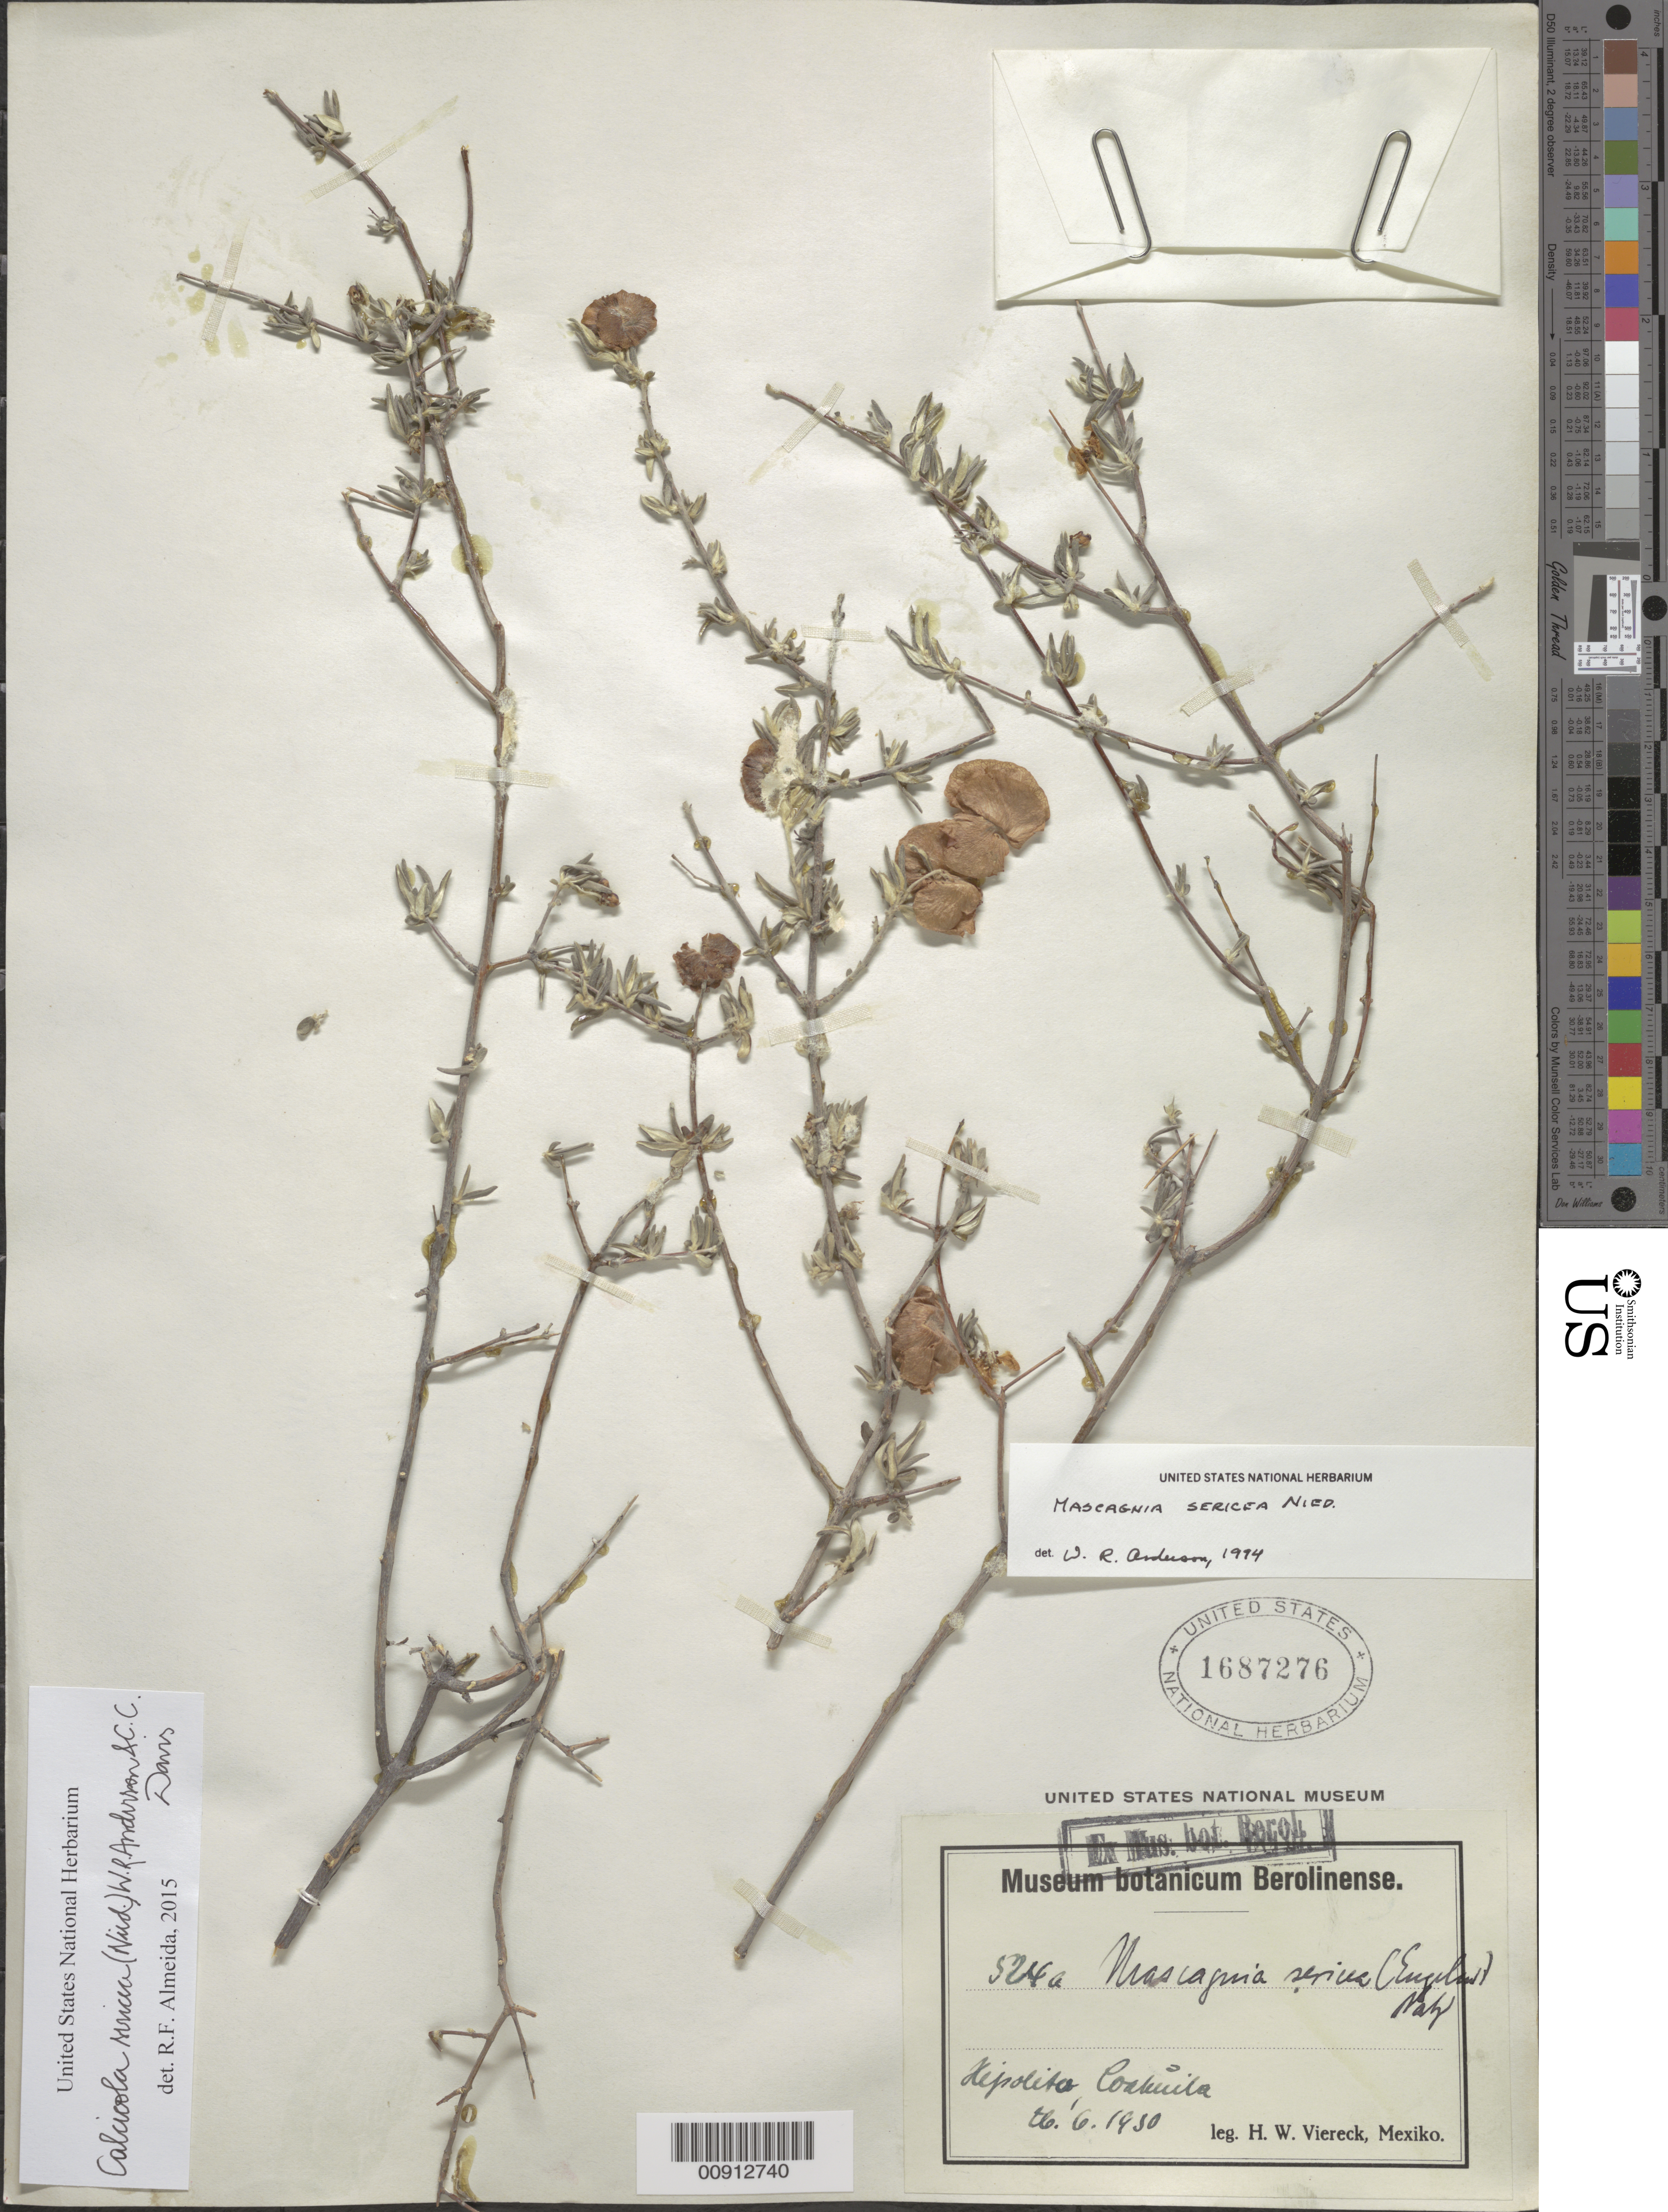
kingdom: Plantae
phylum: Tracheophyta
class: Magnoliopsida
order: Malpighiales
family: Malpighiaceae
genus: Calcicola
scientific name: Calcicola sericea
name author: (Nied.) W.R. Anderson & C. Davis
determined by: De Almeida, R. F., (HUEFS), Universidade Estadual de Feira de Santana (BRAZIL)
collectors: H. W. Viereck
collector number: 524 a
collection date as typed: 26 Jun 1930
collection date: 1930-06-26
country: Mexico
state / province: Coahuila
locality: Hipolito, Coahuila.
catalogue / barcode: US 1687276